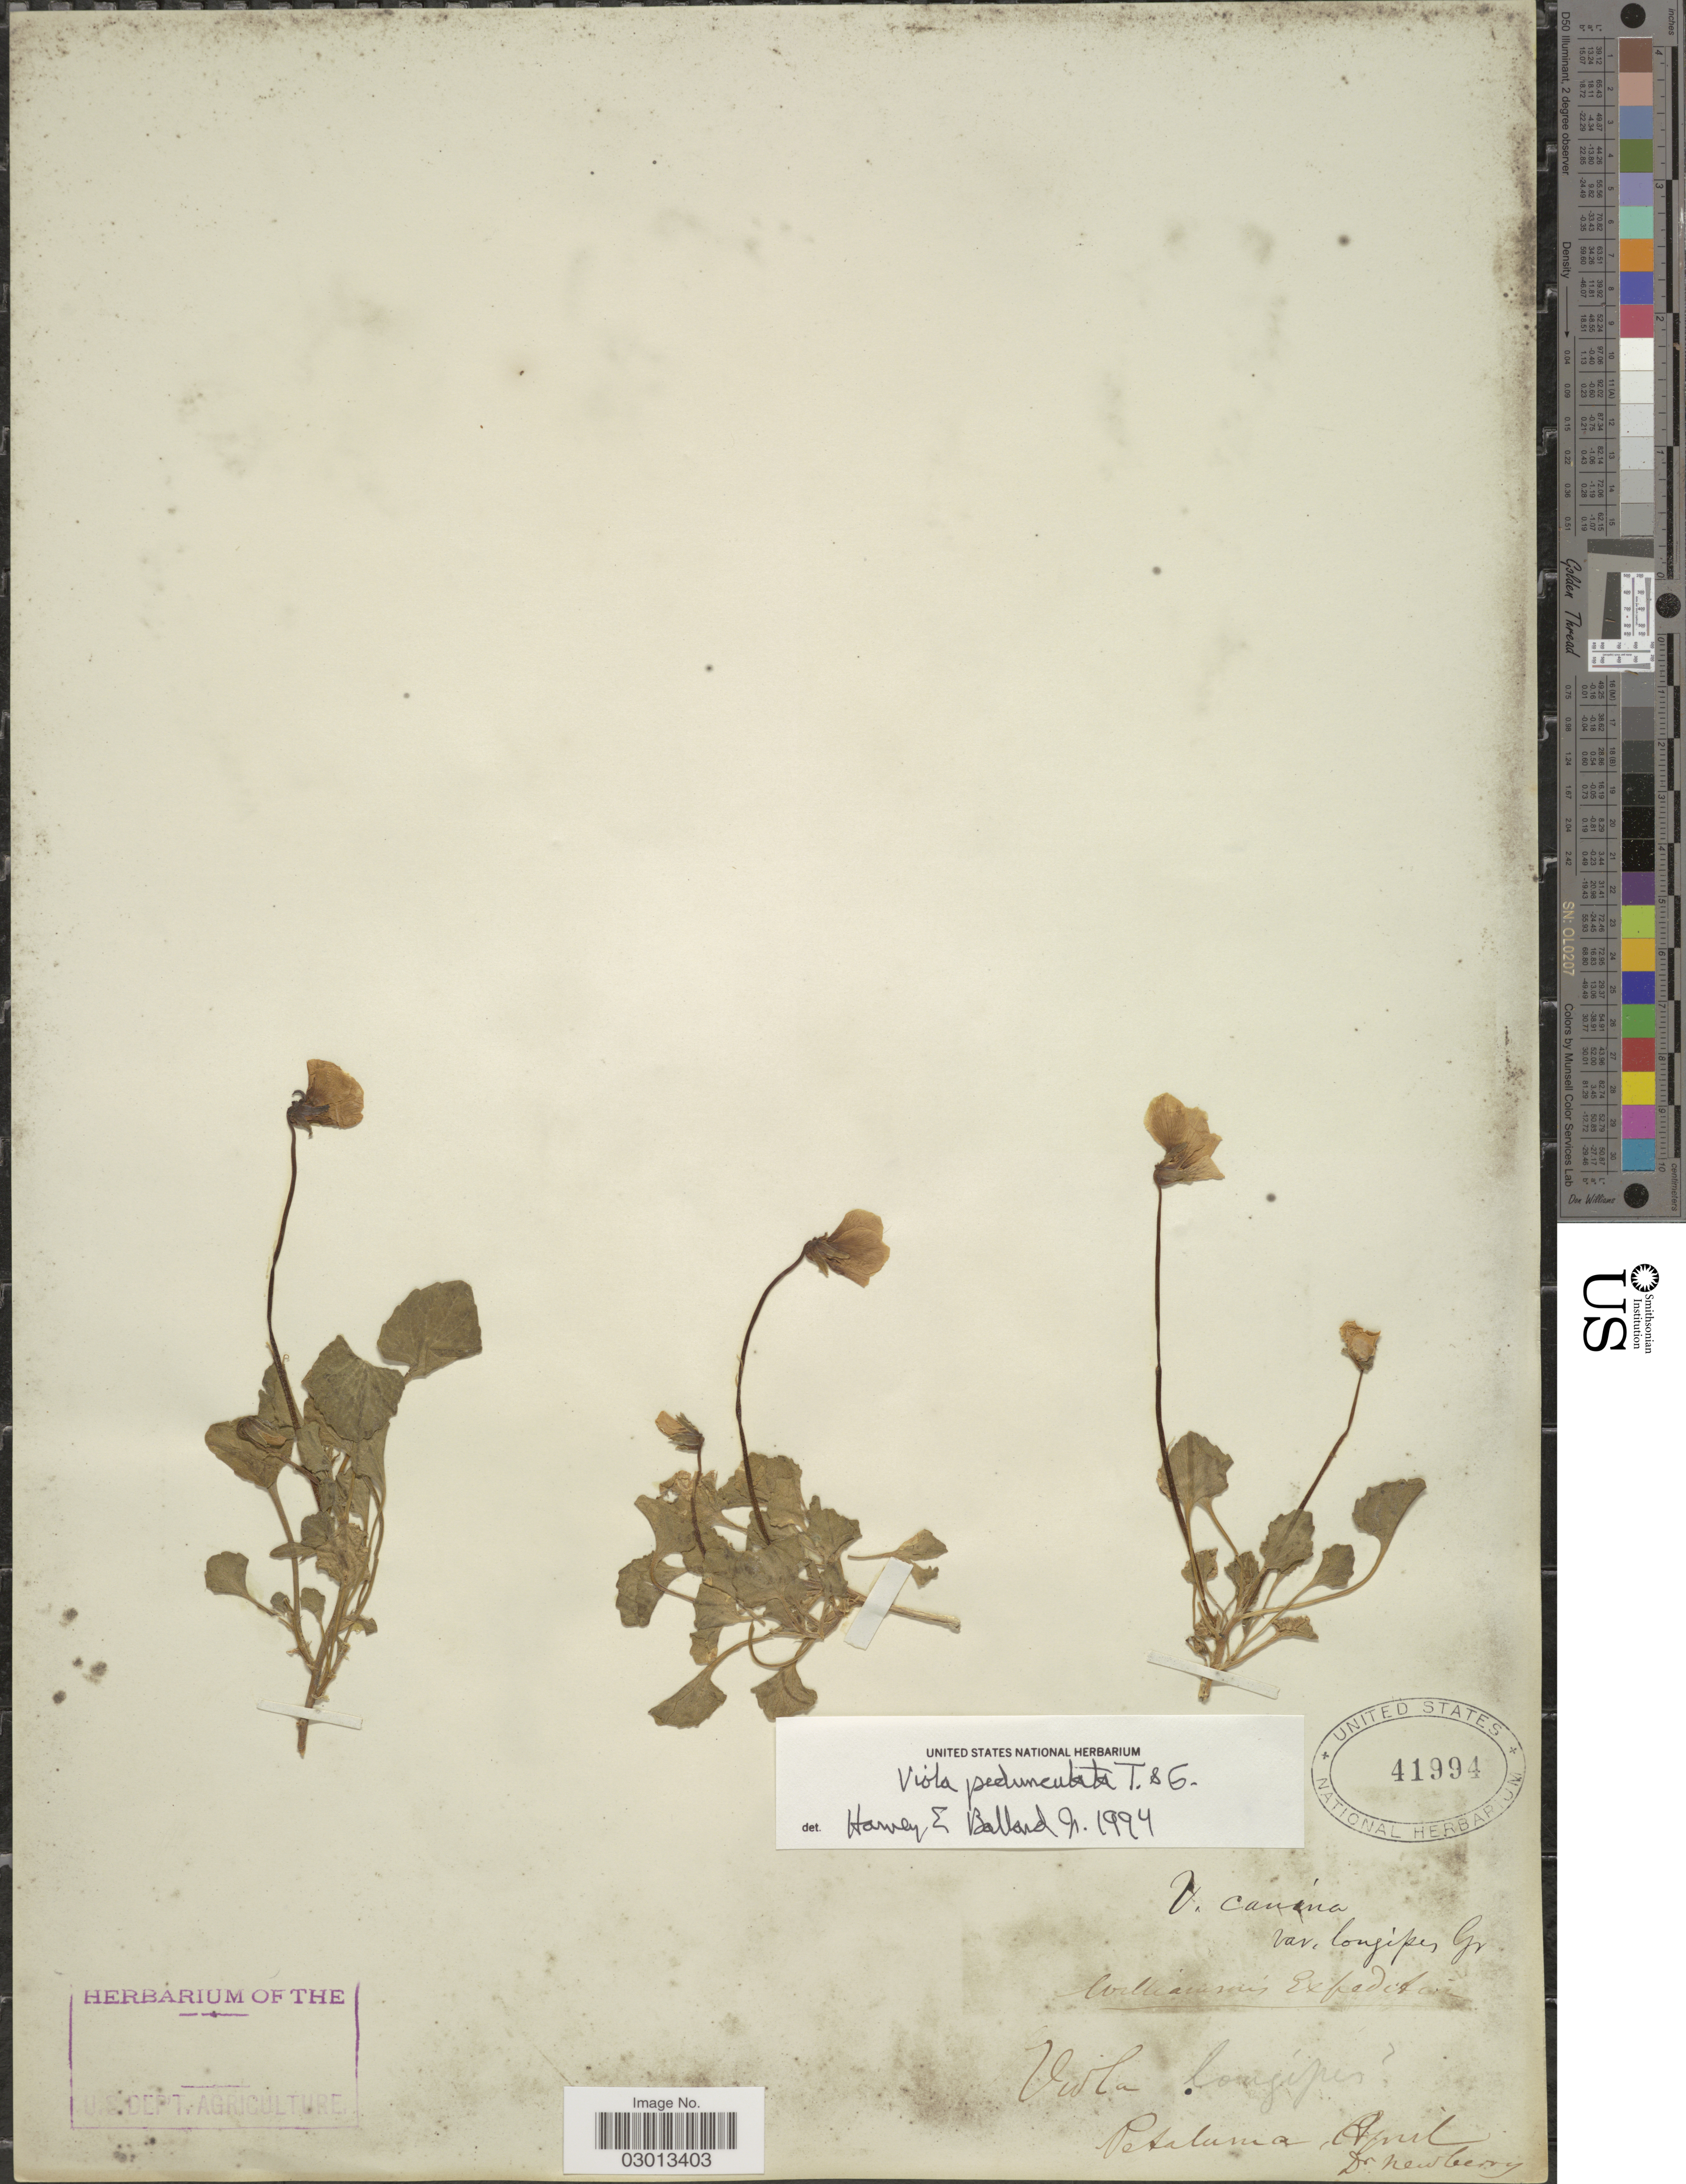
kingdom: Plantae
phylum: Tracheophyta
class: Magnoliopsida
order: Malpighiales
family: Violaceae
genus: Viola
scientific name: Viola pedunculata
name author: Torr. & A. Gray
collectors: Newberry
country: United States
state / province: California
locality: Petaluma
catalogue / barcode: US 41994